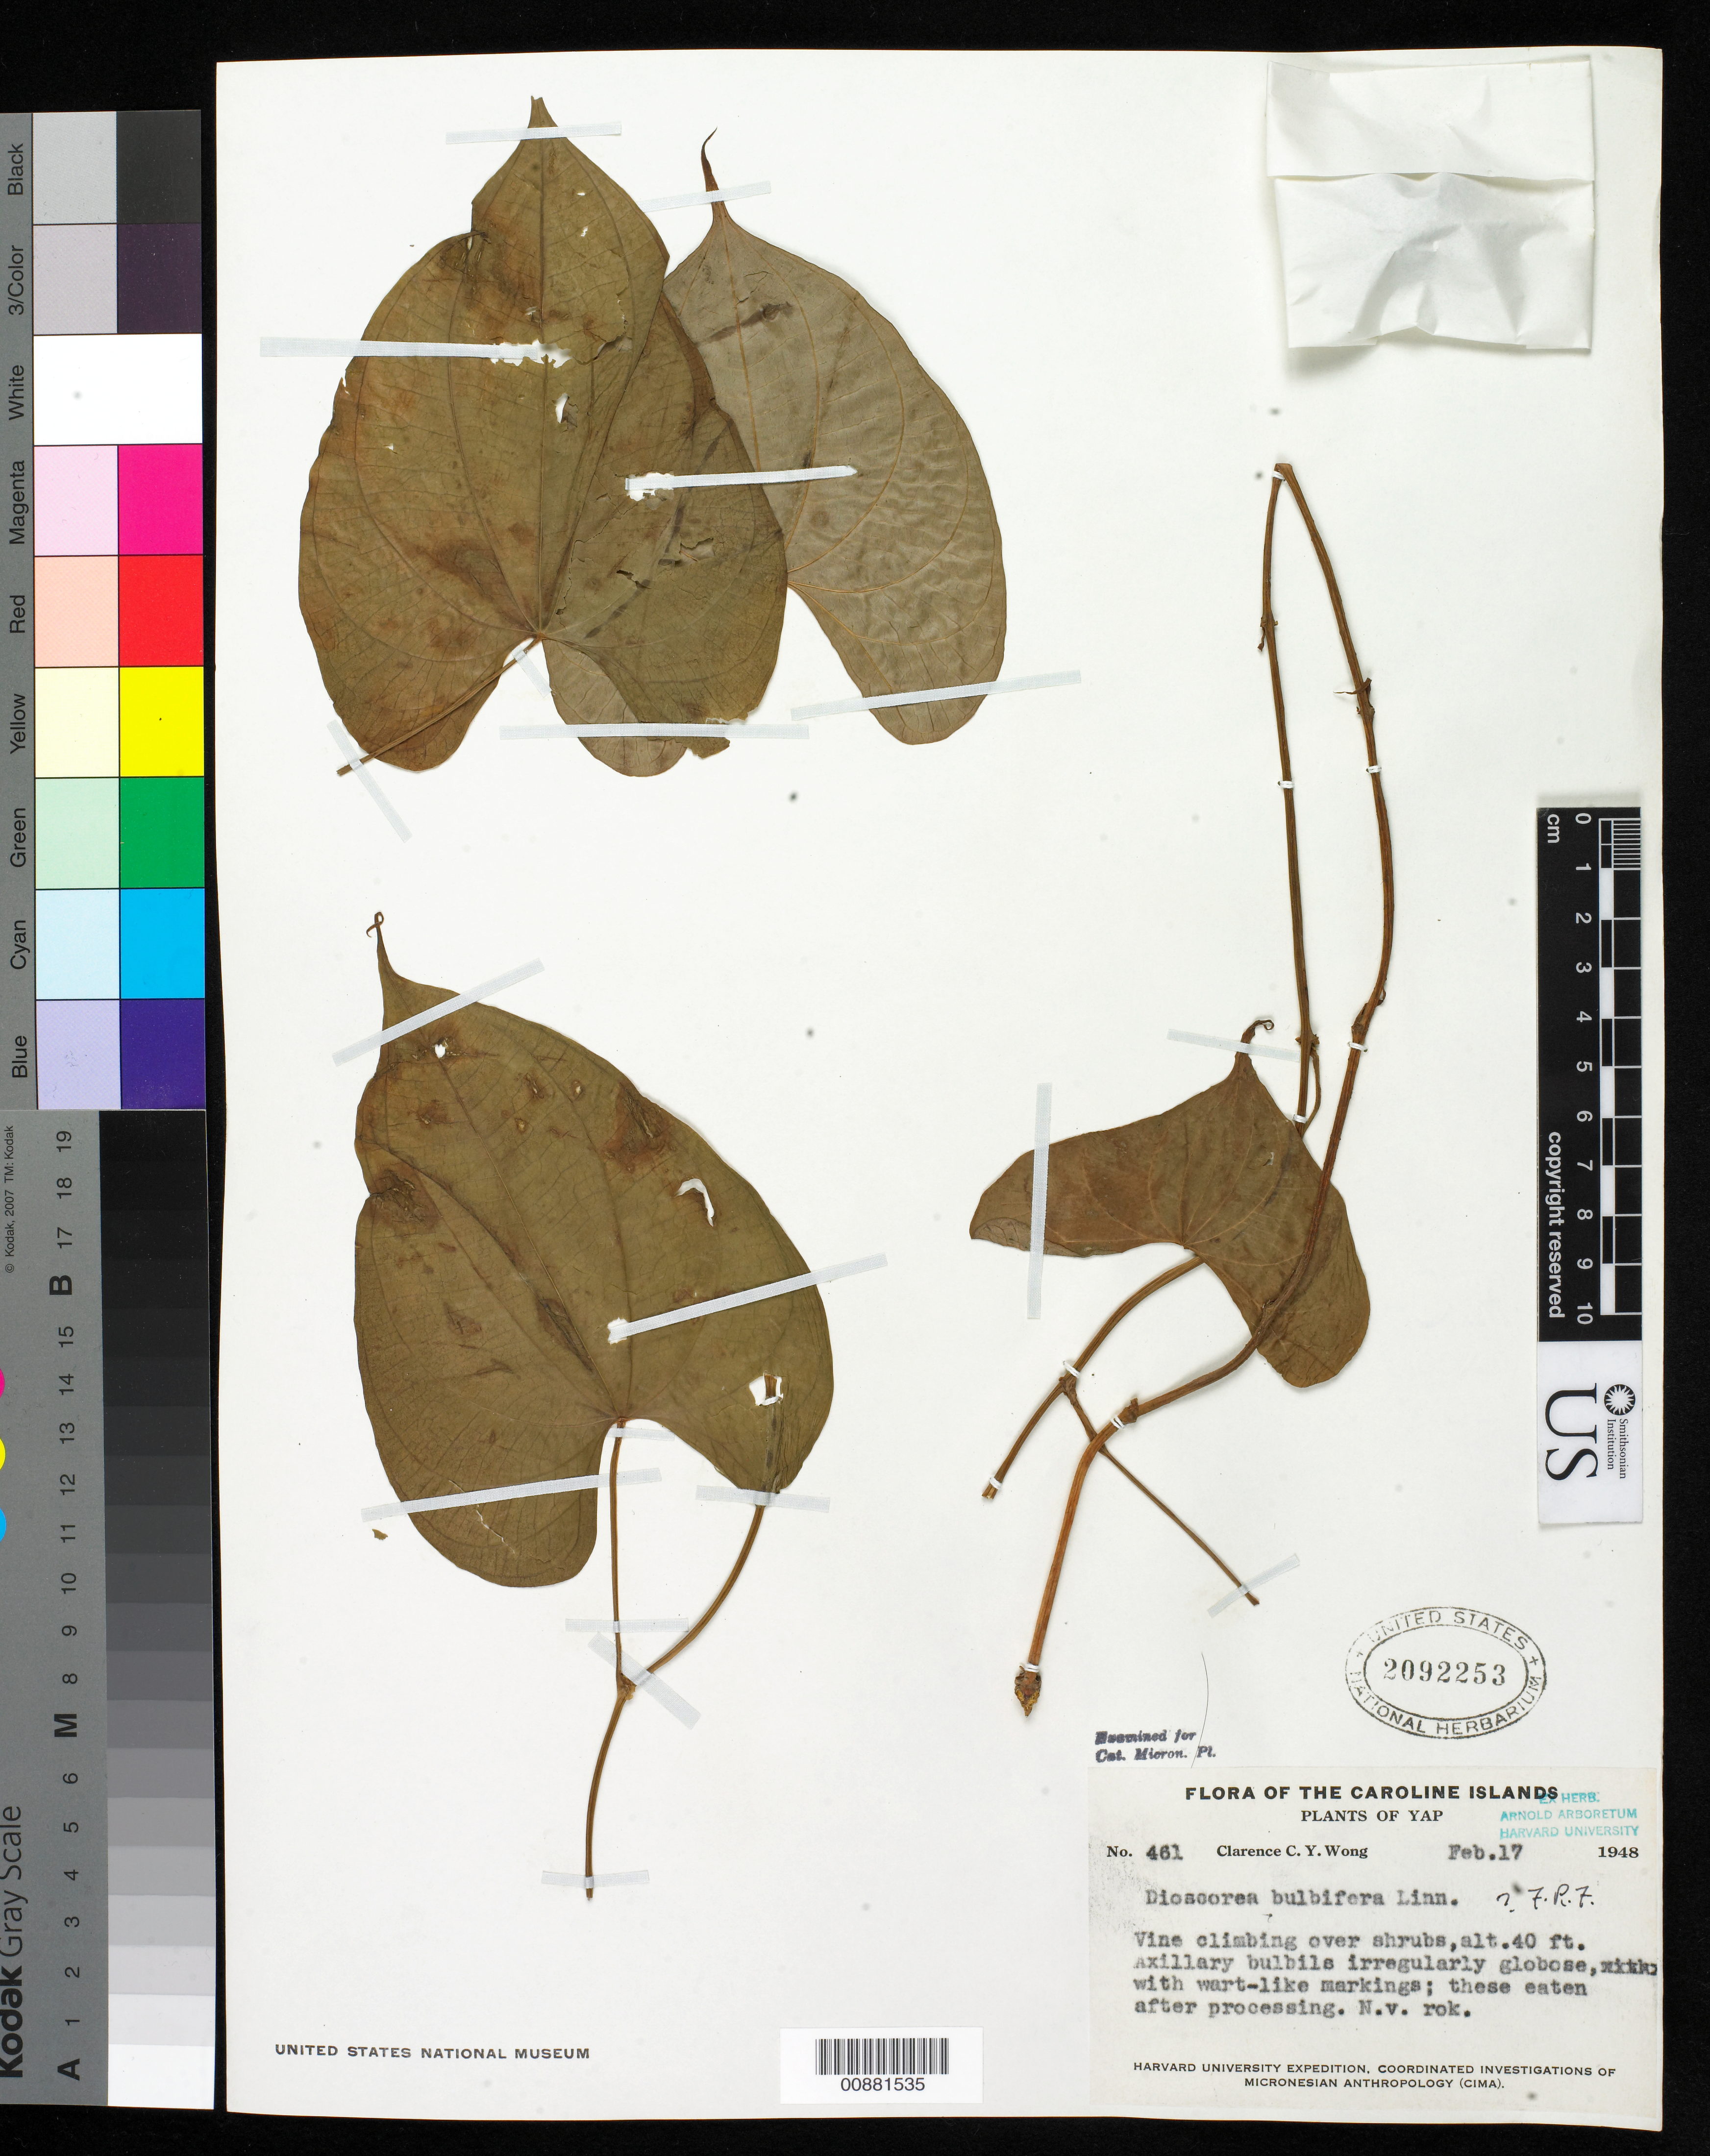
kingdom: Plantae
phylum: Tracheophyta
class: Liliopsida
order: Dioscoreales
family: Dioscoreaceae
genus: Dioscorea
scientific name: Dioscorea bulbifera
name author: L.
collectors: C. Wong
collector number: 461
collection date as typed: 17 Feb 1948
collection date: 1948-02-17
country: Micronesia, Federated States of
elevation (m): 12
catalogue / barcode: US 2092253